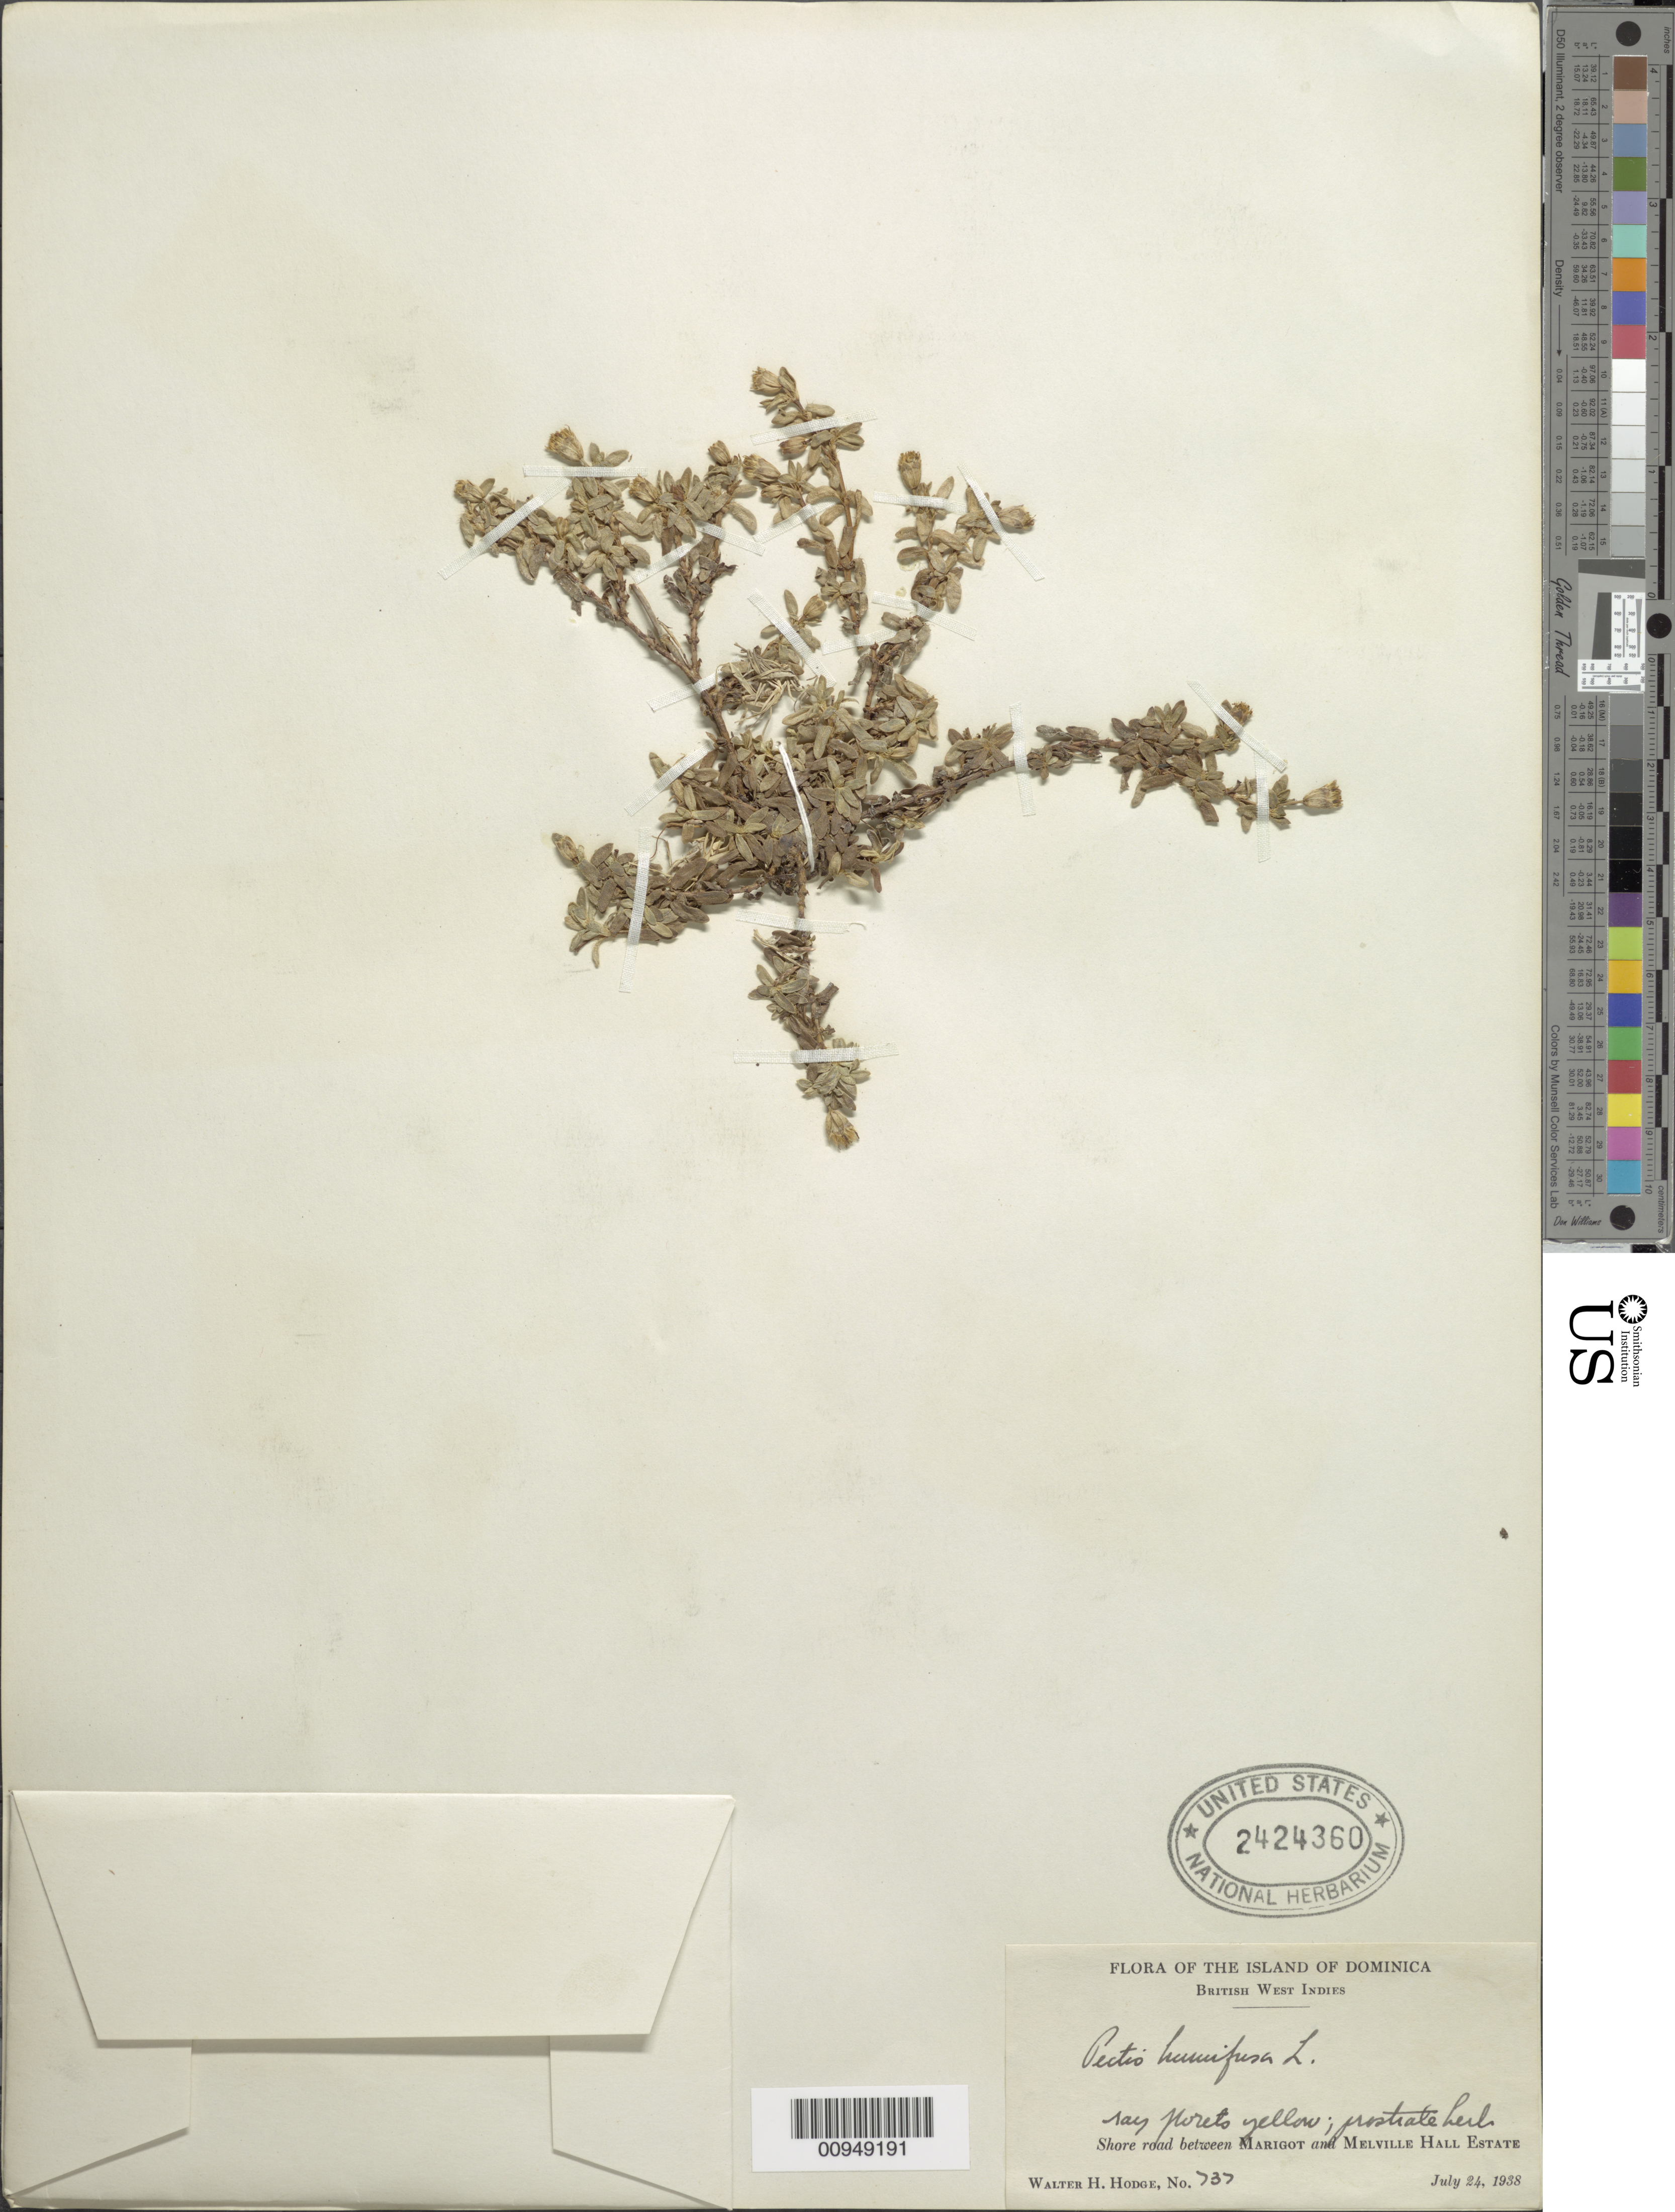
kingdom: Plantae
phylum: Tracheophyta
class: Magnoliopsida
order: Asterales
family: Asteraceae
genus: Pectis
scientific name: Pectis humifusa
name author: Sw.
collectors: W. Hodge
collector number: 737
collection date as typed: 24 Jul 1938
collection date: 1938-07-24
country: Dominica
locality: Shore road between Marigot and Melville Hall Estate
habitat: Shore road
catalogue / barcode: US 2424360